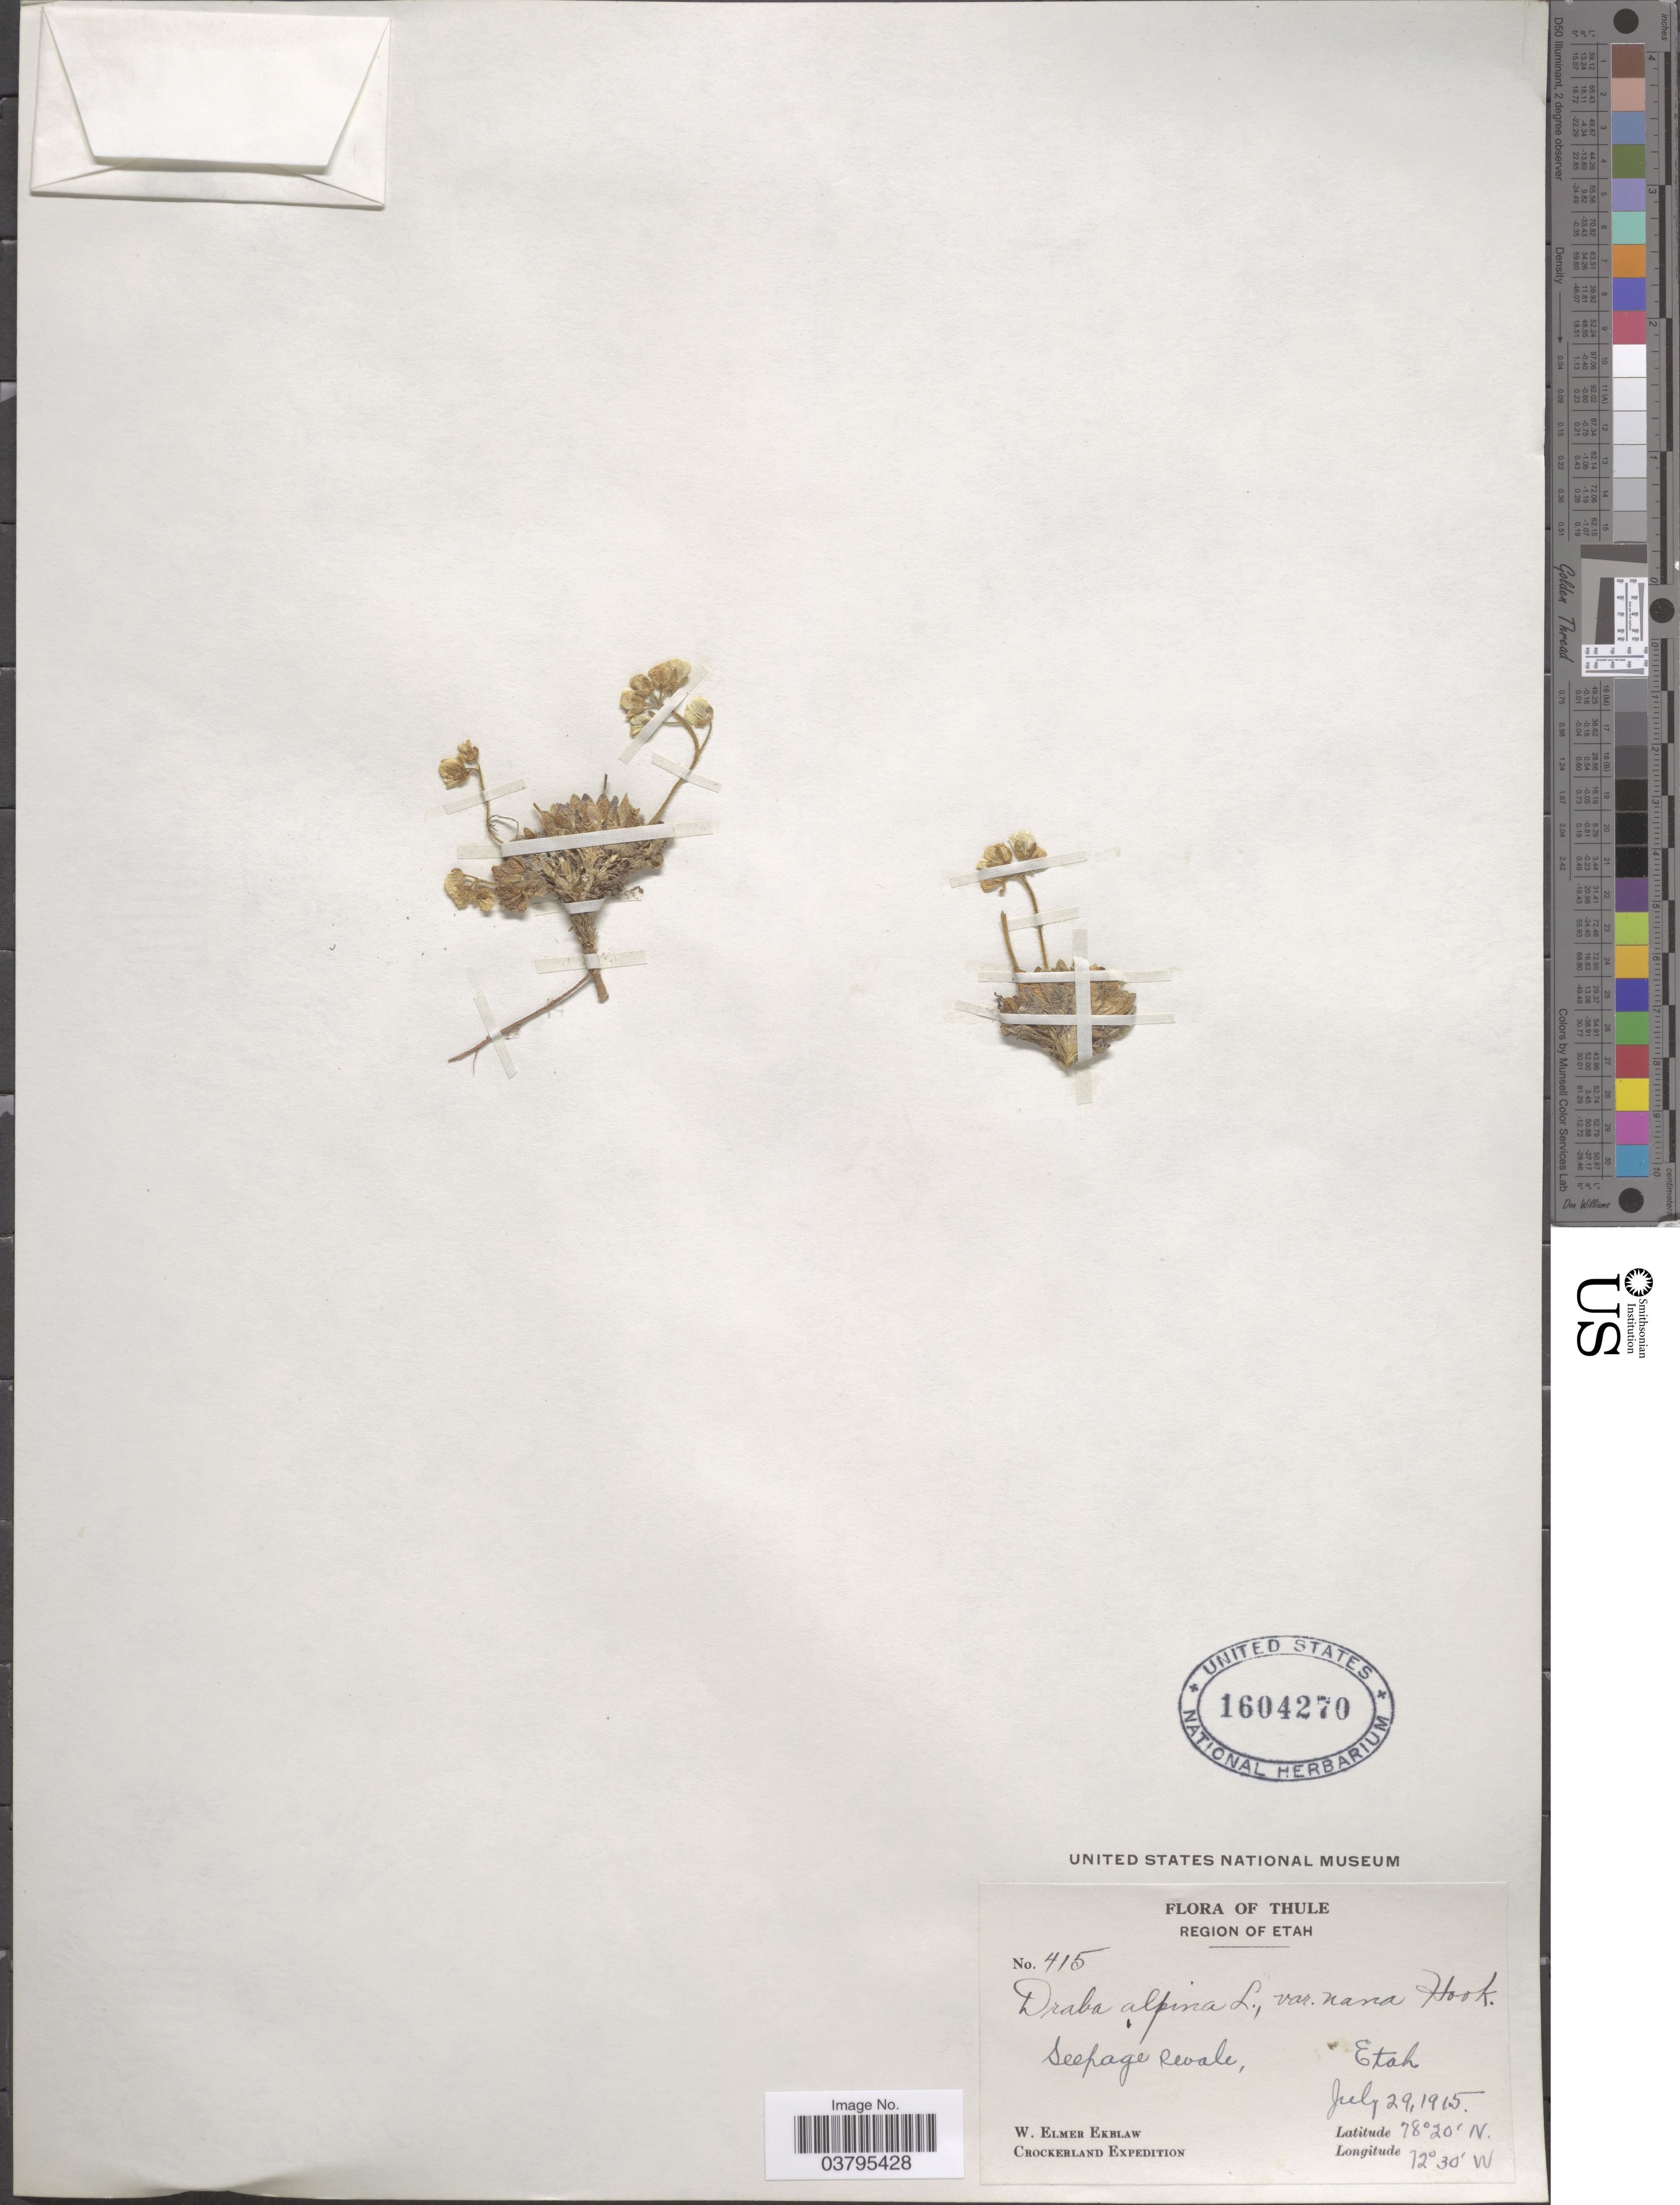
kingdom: Plantae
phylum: Tracheophyta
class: Magnoliopsida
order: Brassicales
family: Brassicaceae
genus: Draba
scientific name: Draba alpina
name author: L.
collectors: W. Ekblaw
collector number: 415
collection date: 1915-07-29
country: Greenland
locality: Thule. Region of Etah. Seepage Revale.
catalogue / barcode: US 1604270